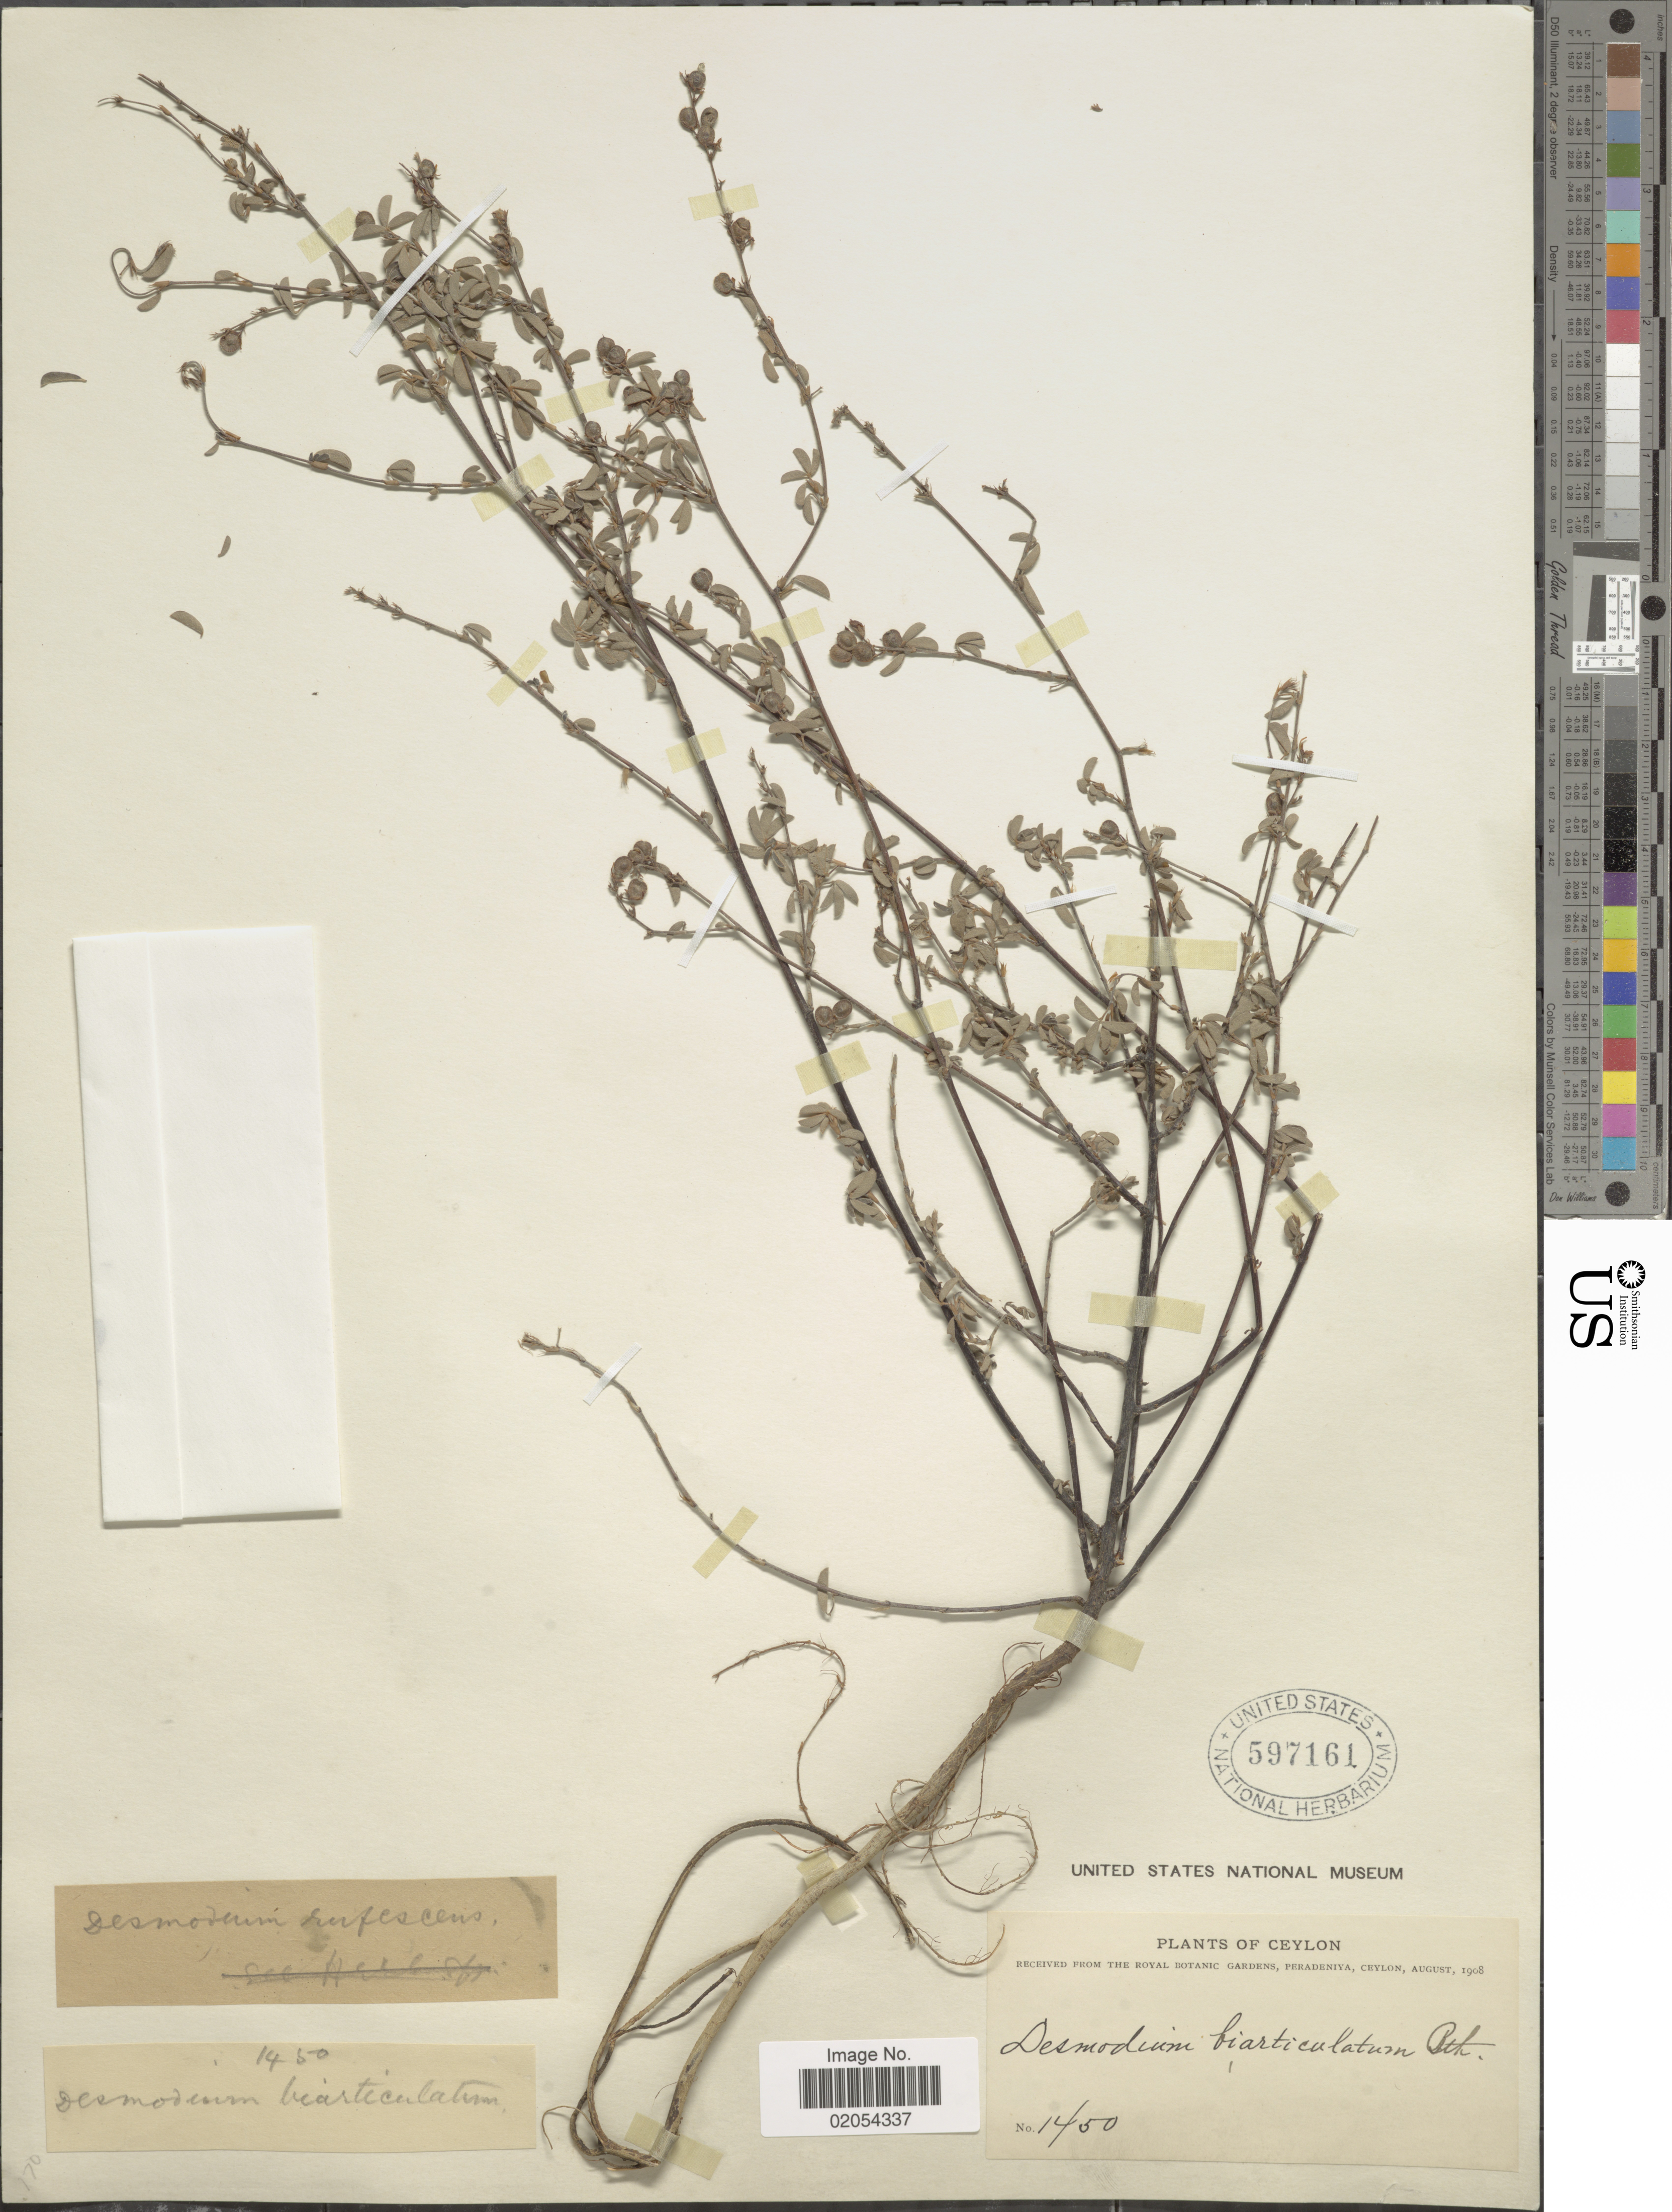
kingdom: Plantae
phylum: Tracheophyta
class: Magnoliopsida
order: Fabales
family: Fabaceae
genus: Aphyllodium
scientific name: Aphyllodium biarticulatum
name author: (L.) Gagnep.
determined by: Strong, Mark T., (BOT), Smithsonian Institution - National Museum of Natural History (UNITED STATES)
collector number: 17450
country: Sri Lanka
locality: Ceylon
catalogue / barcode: US 597161